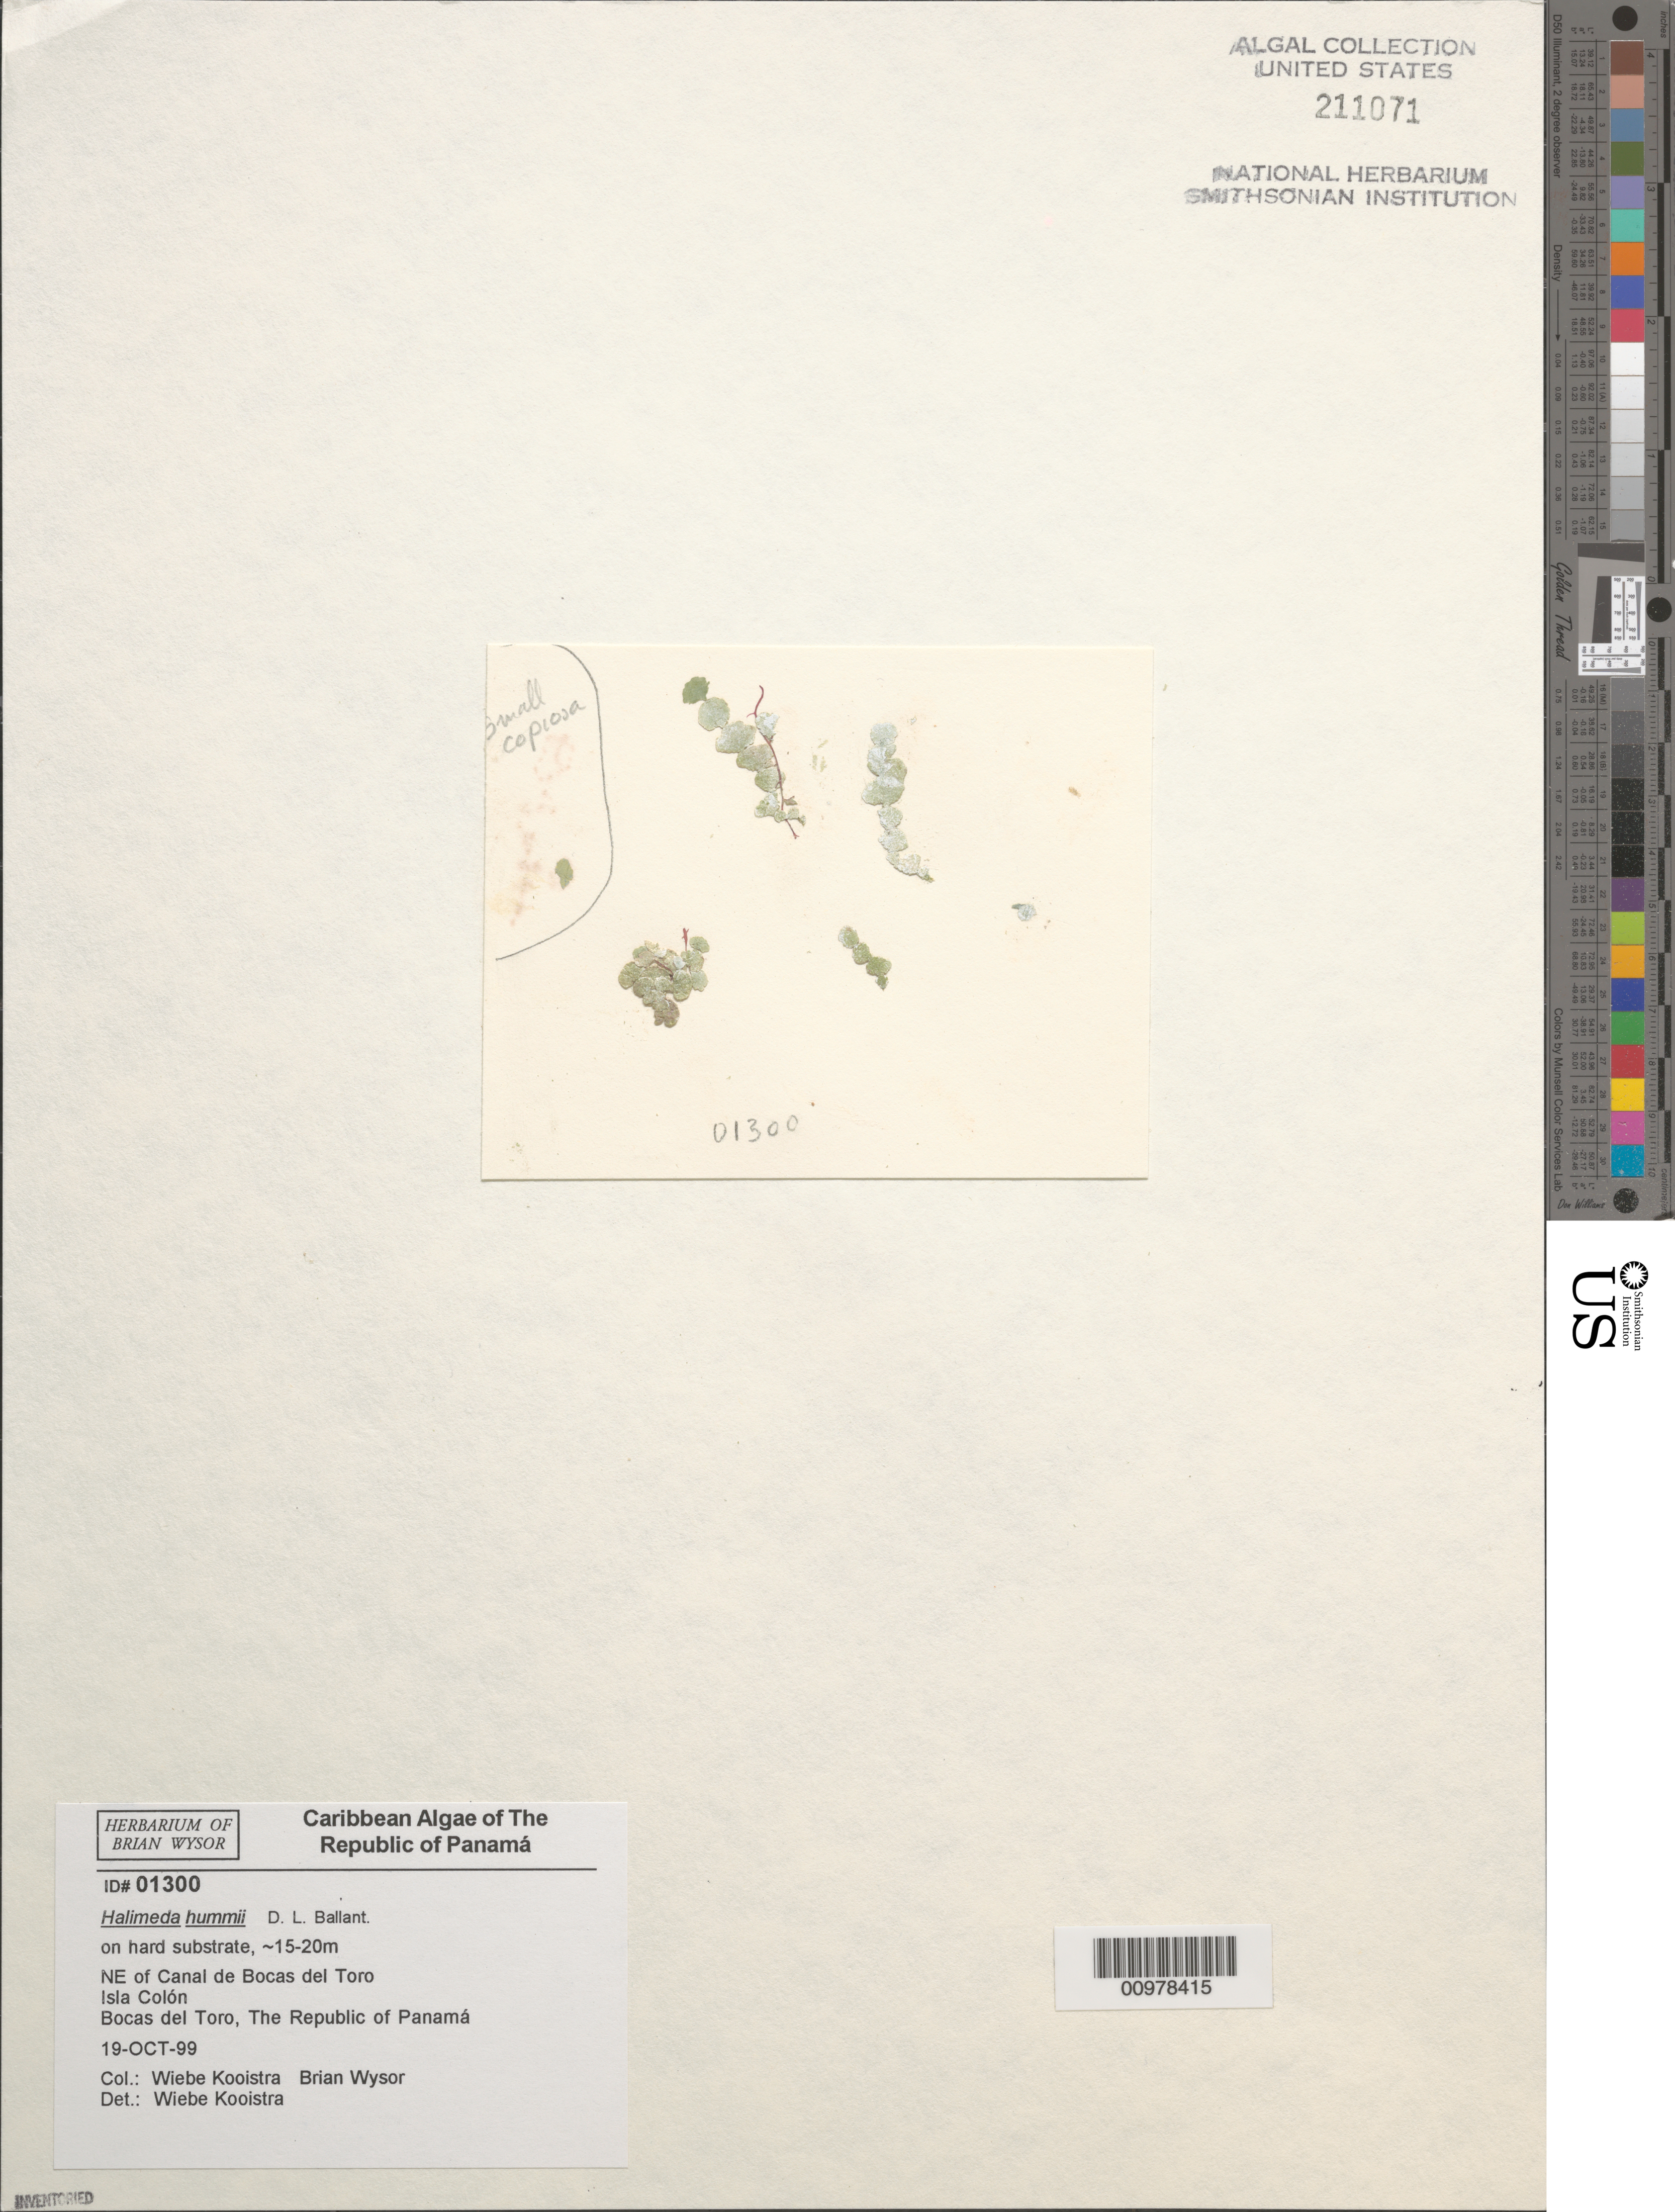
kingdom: Plantae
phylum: Chlorophyta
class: Ulvophyceae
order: Bryopsidales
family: Halimedaceae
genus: Halimeda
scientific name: Halimeda hummii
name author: D.L. Ballant.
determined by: Kooistra, Wiebe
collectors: B. Wysor & W. Kooistra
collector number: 01300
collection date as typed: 19 Oct 1999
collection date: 1999-10-19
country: Panama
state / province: Bocas del Toro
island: Colón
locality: Northeast of Canal de Bocas del Toro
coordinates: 9 24' 45" N, 82 12' 30" W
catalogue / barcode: US 211071